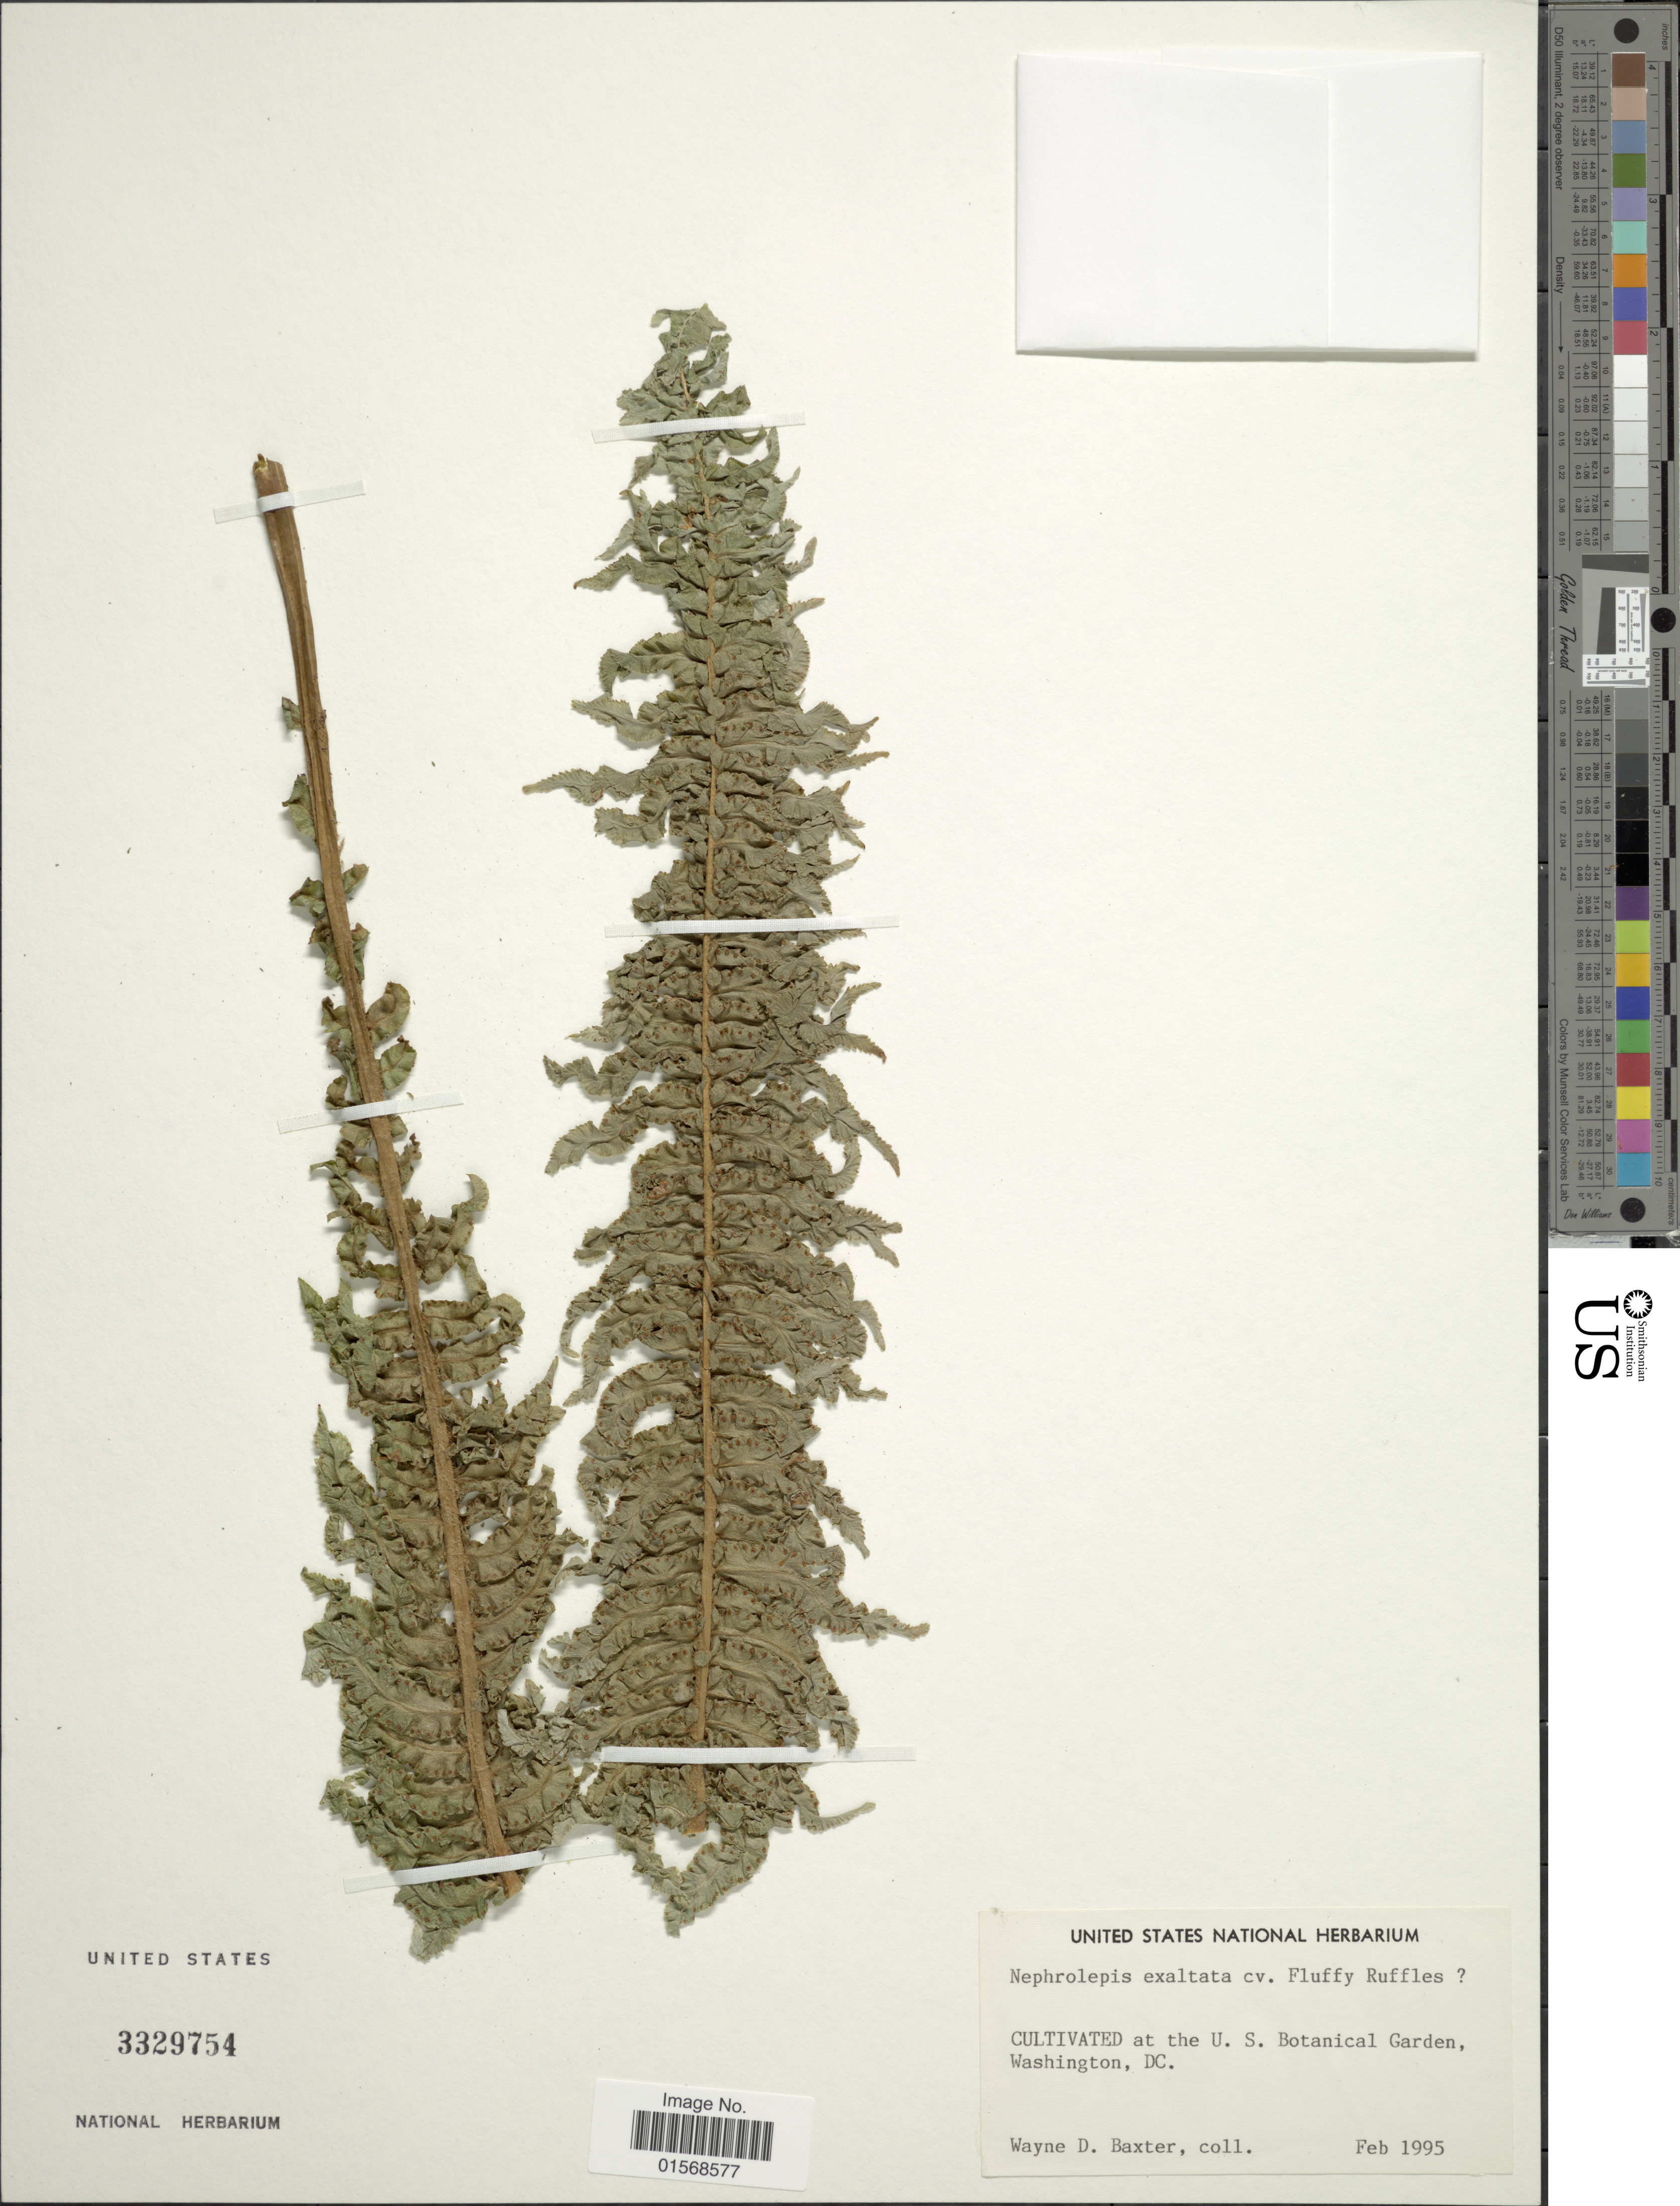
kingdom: Plantae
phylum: Tracheophyta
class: Polypodiopsida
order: Polypodiales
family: Nephrolepidaceae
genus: Nephrolepis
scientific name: Nephrolepis 'Fluffy Ruffles'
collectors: W. Baxter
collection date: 1995-02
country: United States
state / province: District of Columbia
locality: At the U.S. Botanical Garden, Washington, DC.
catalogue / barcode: US 3329754